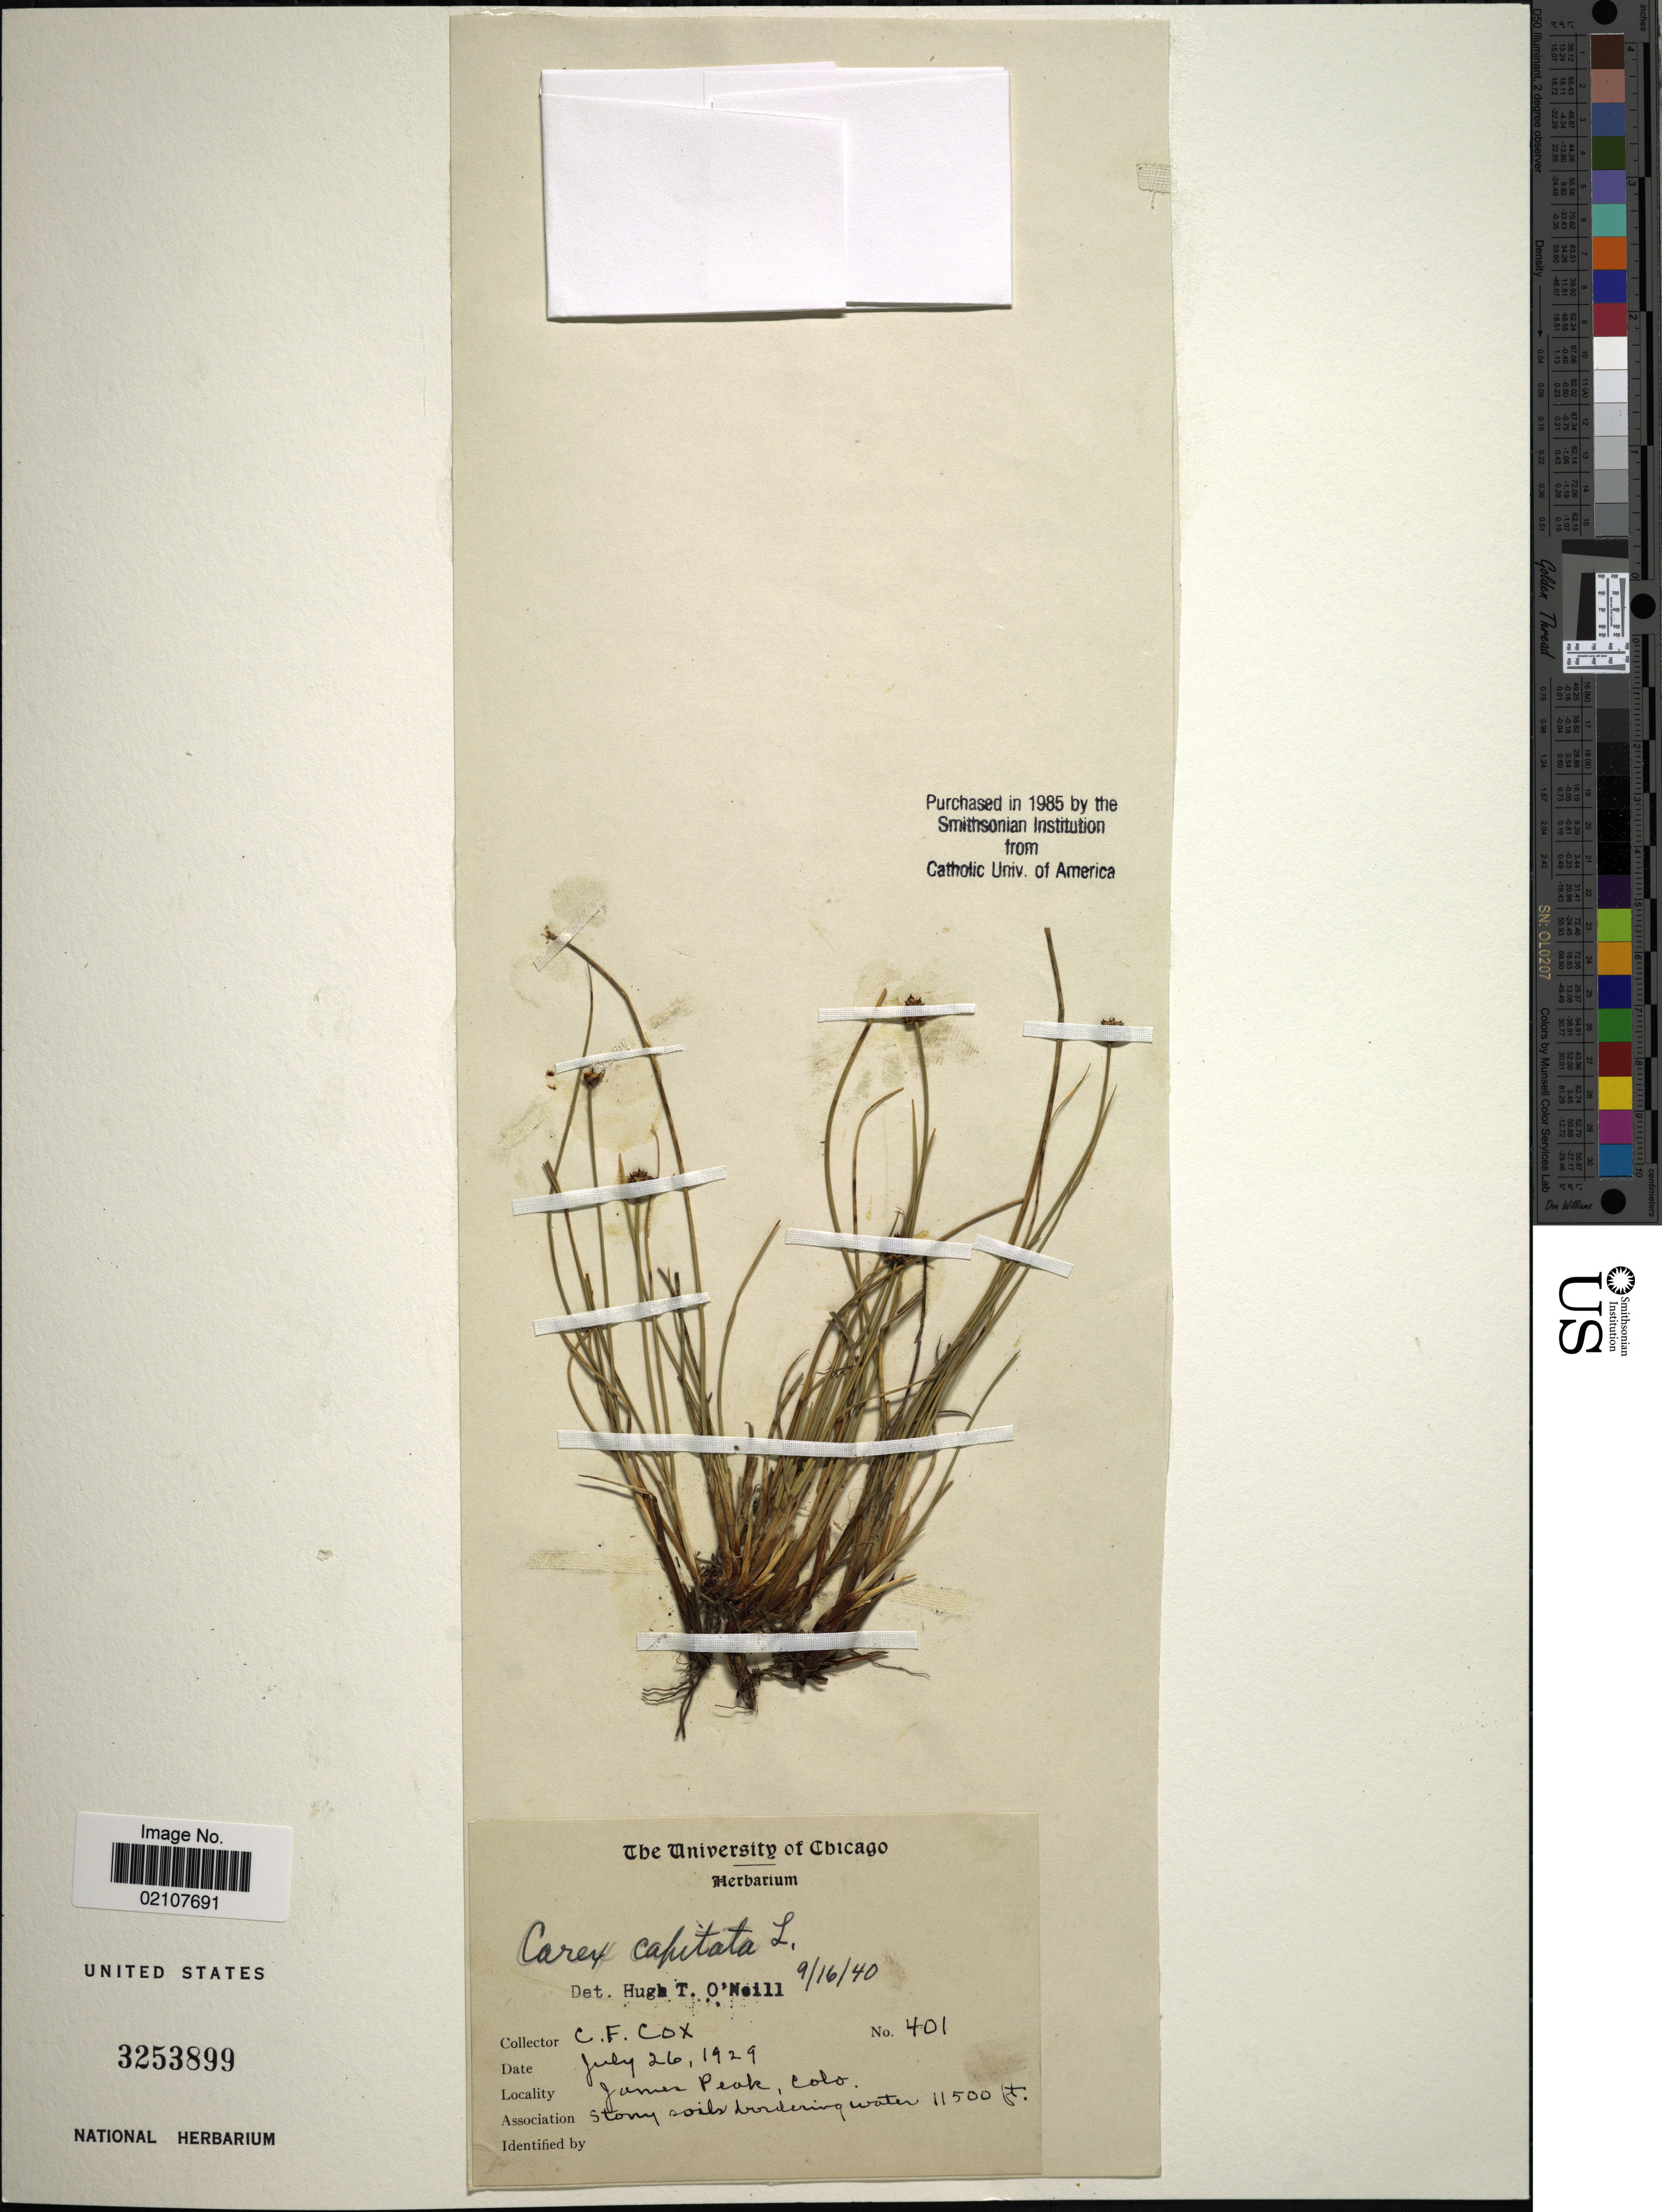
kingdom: Plantae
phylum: Tracheophyta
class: Liliopsida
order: Poales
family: Cyperaceae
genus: Carex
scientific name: Carex capitata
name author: L.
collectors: C. Cox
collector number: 401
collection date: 1929-07-26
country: United States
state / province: Colorado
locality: James Peak, Colo. Stony Soil boundary water.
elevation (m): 3505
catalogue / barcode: US 3253899